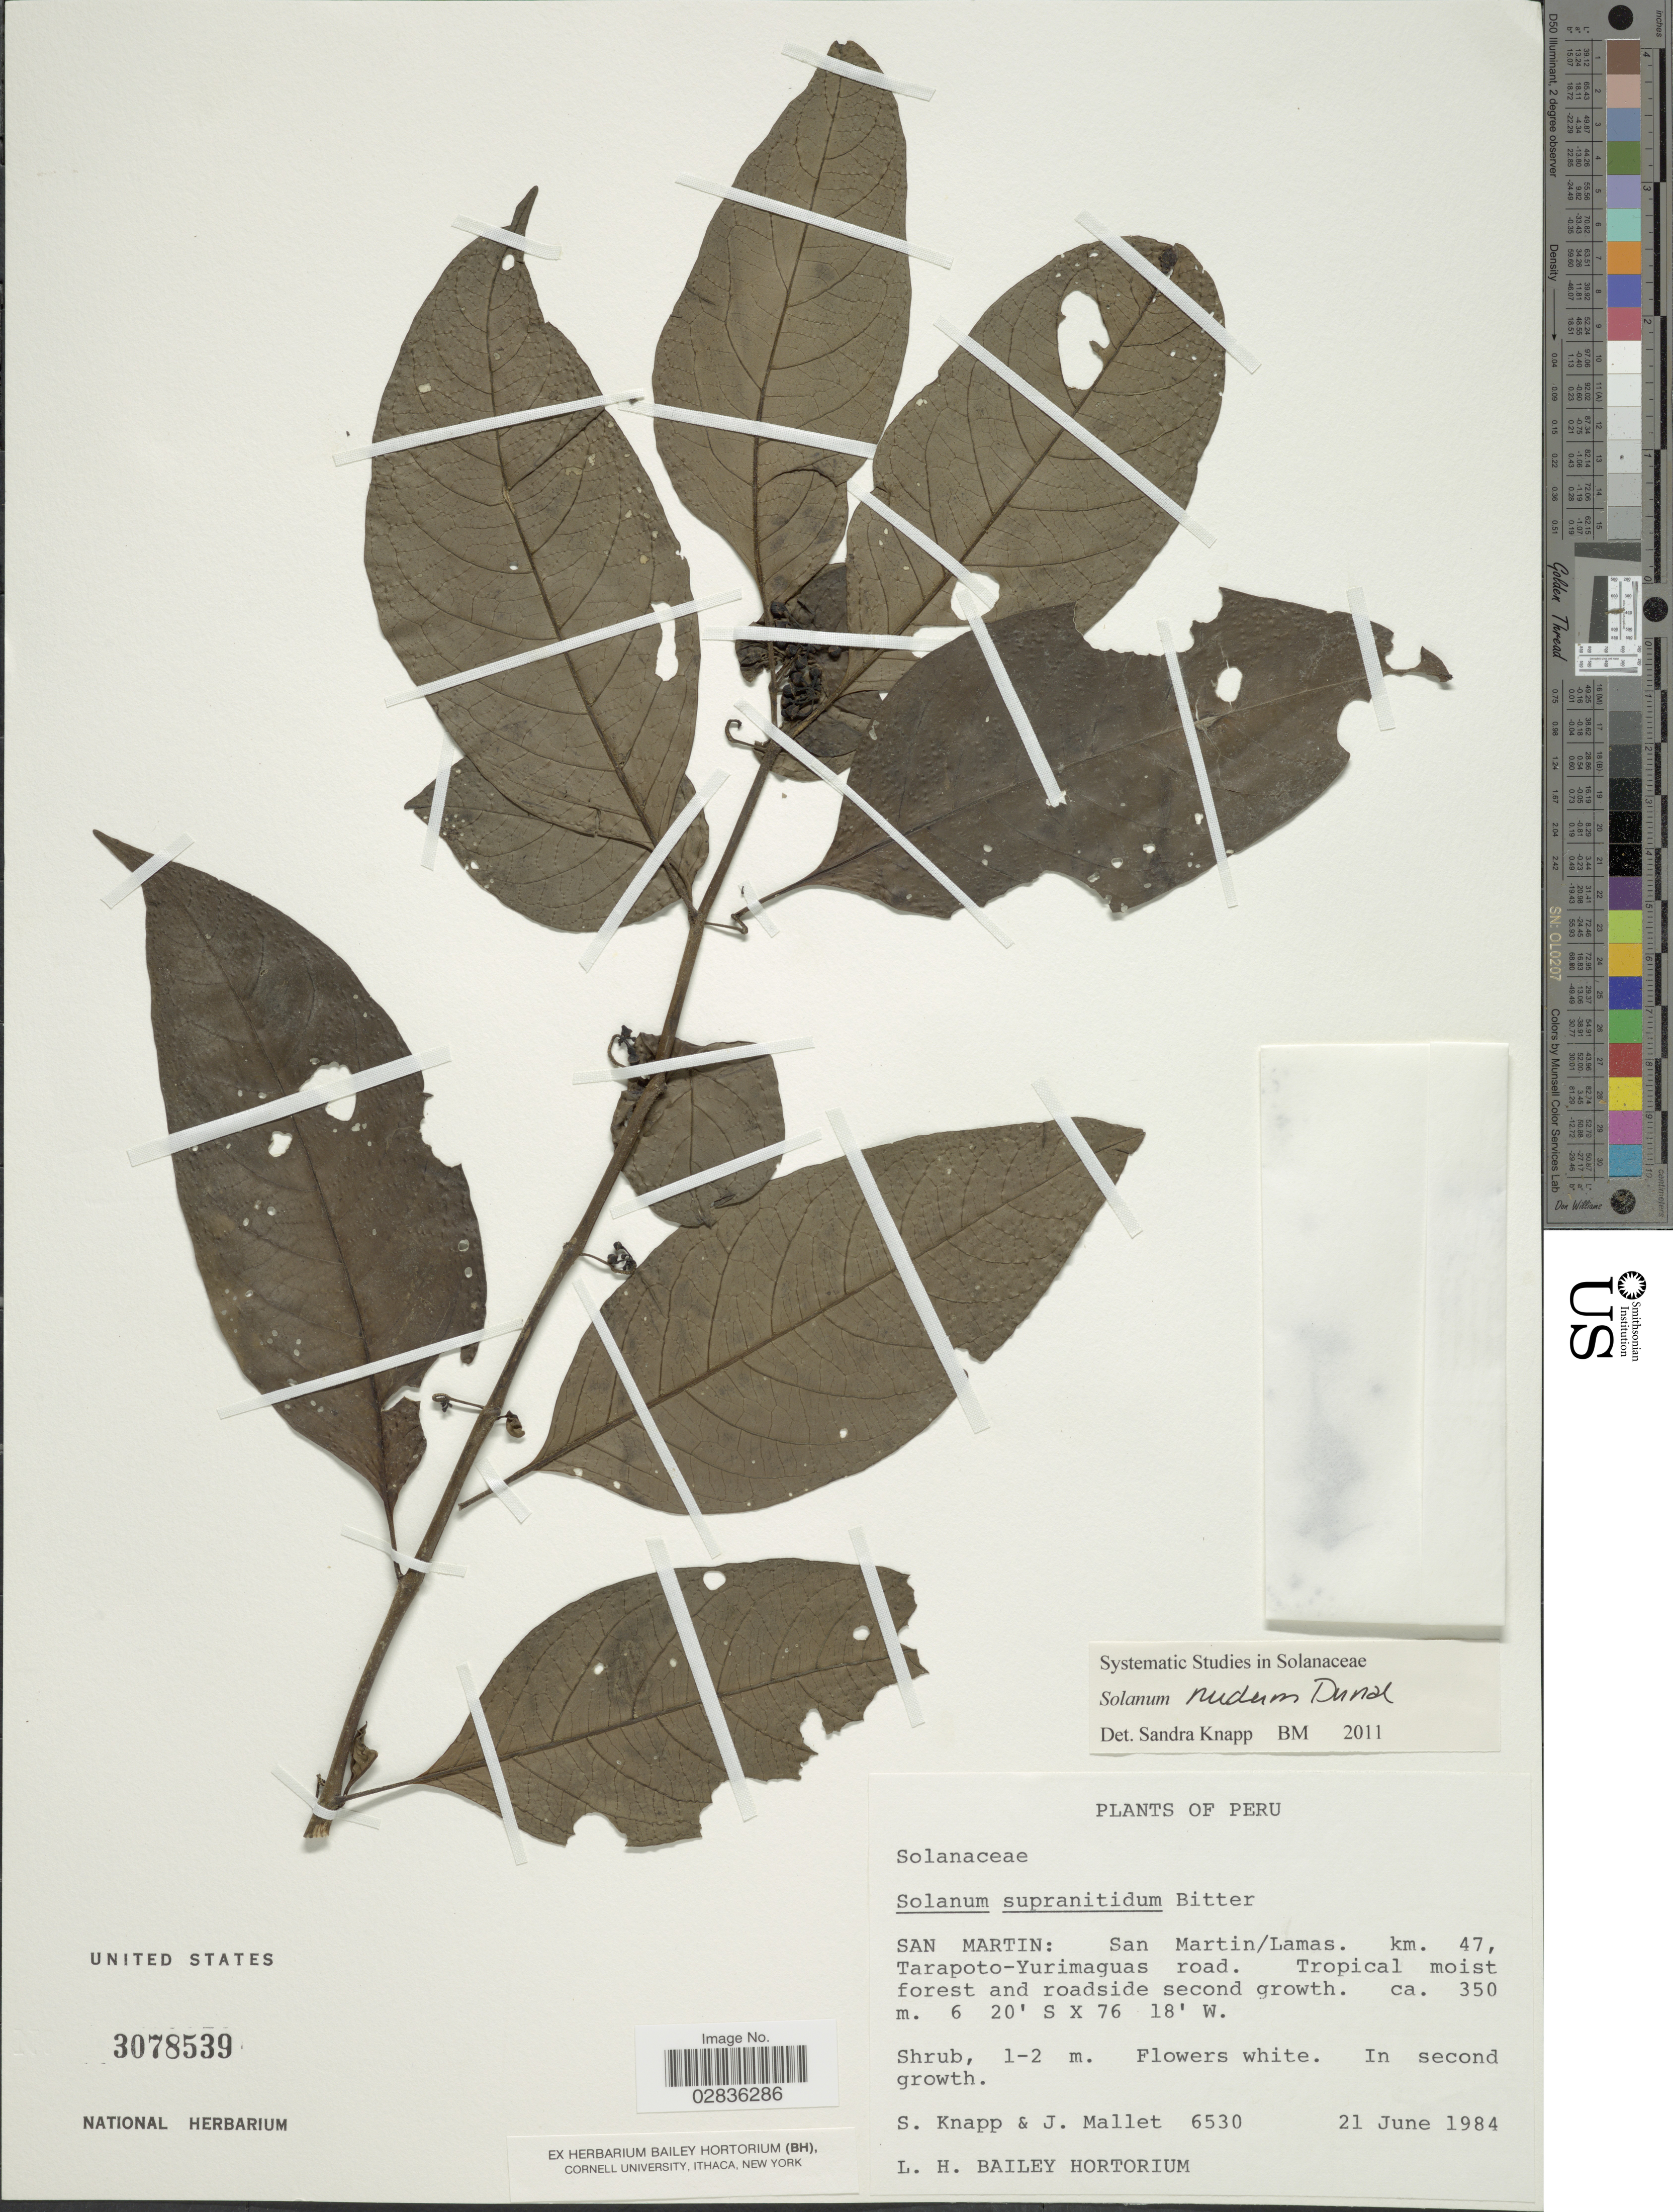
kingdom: Plantae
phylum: Tracheophyta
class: Magnoliopsida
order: Solanales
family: Solanaceae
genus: Solanum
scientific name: Solanum nudum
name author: Dunal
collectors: S. Knapp & J. Mallet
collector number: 6530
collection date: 1984-06-21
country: Peru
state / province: San Martín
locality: San Martin: San Martin/Lamas. km. 47, Tarapoto-Yurimaguas road.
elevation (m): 350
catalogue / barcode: US 3078539